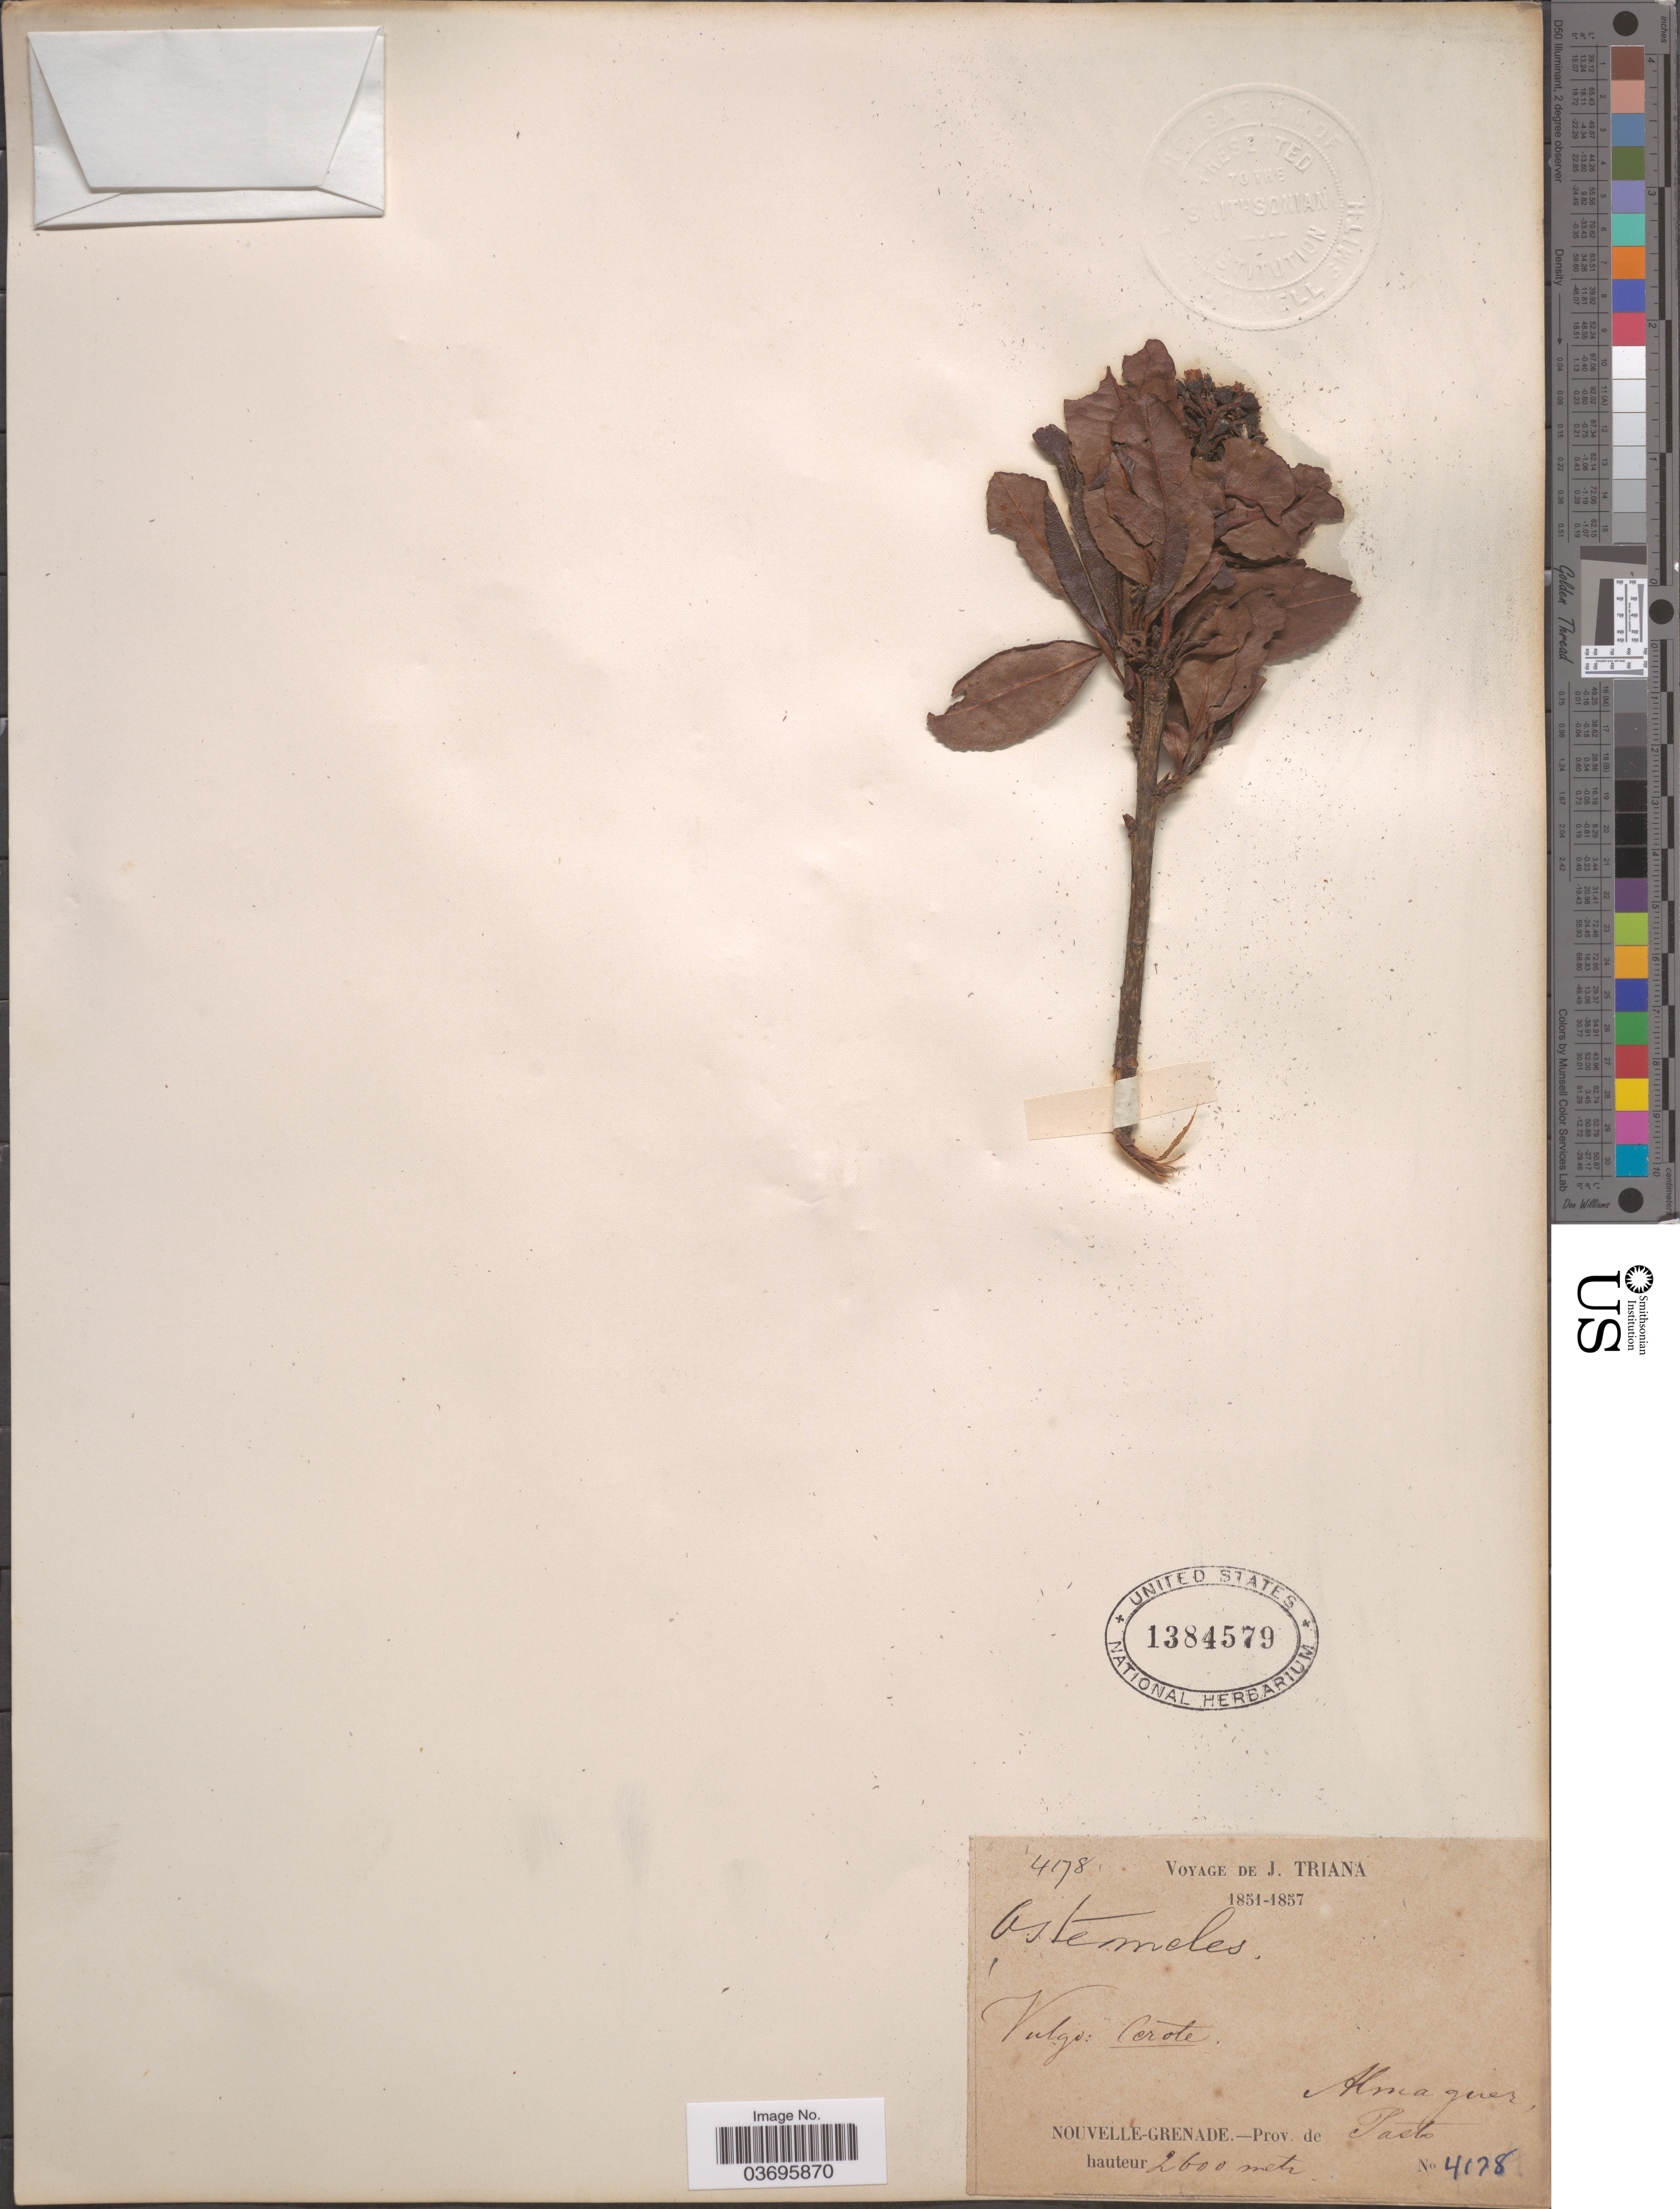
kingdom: Plantae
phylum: Tracheophyta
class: Magnoliopsida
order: Rosales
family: Rosaceae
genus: Hesperomeles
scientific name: Hesperomeles glabrata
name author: Kunth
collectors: J. Triana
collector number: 4178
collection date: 1851/1857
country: Colombia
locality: Vulgo: Cerote. Almaguer. [unsure placement] Nouvelle-Grenadae. -Prov. de Pasto.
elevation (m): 2600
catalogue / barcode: US 1384579